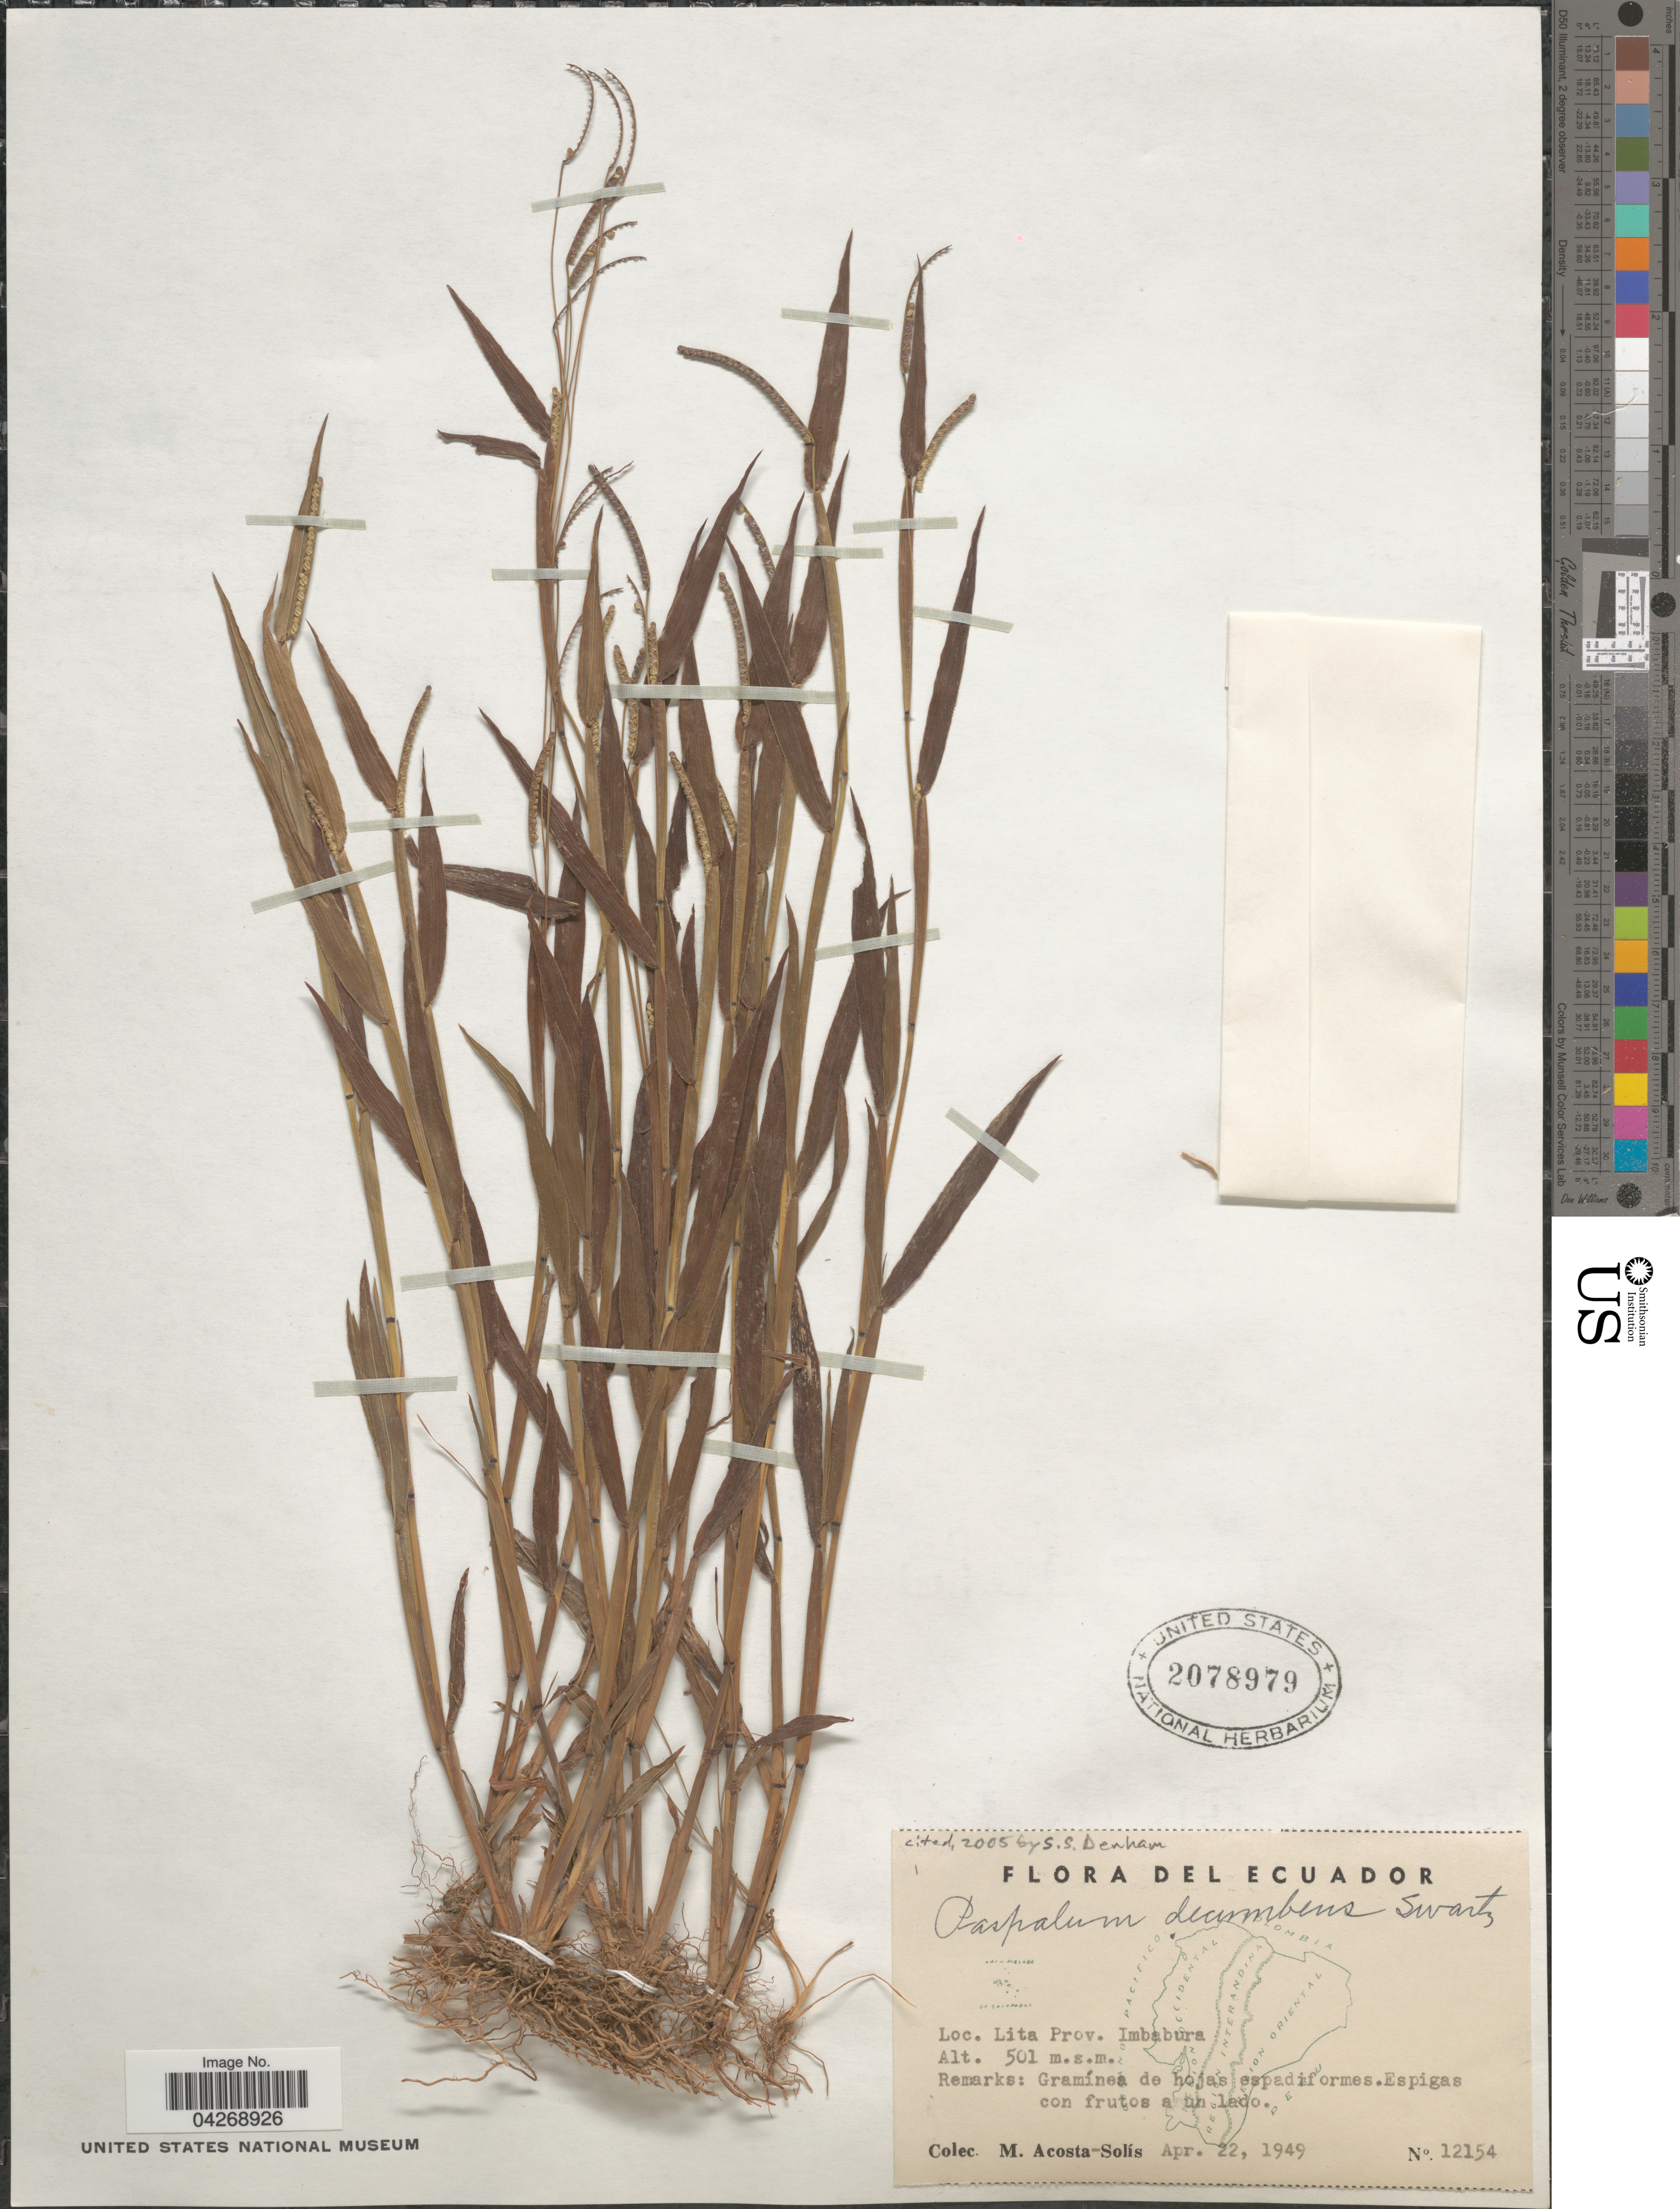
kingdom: Plantae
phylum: Tracheophyta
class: Liliopsida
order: Poales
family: Poaceae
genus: Paspalum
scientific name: Paspalum decumbens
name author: Sw.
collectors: M. Acosta Solis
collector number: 12154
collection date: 1949-04-22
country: Ecuador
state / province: Imbabura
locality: Lita Prov.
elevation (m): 501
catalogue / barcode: US 2078979